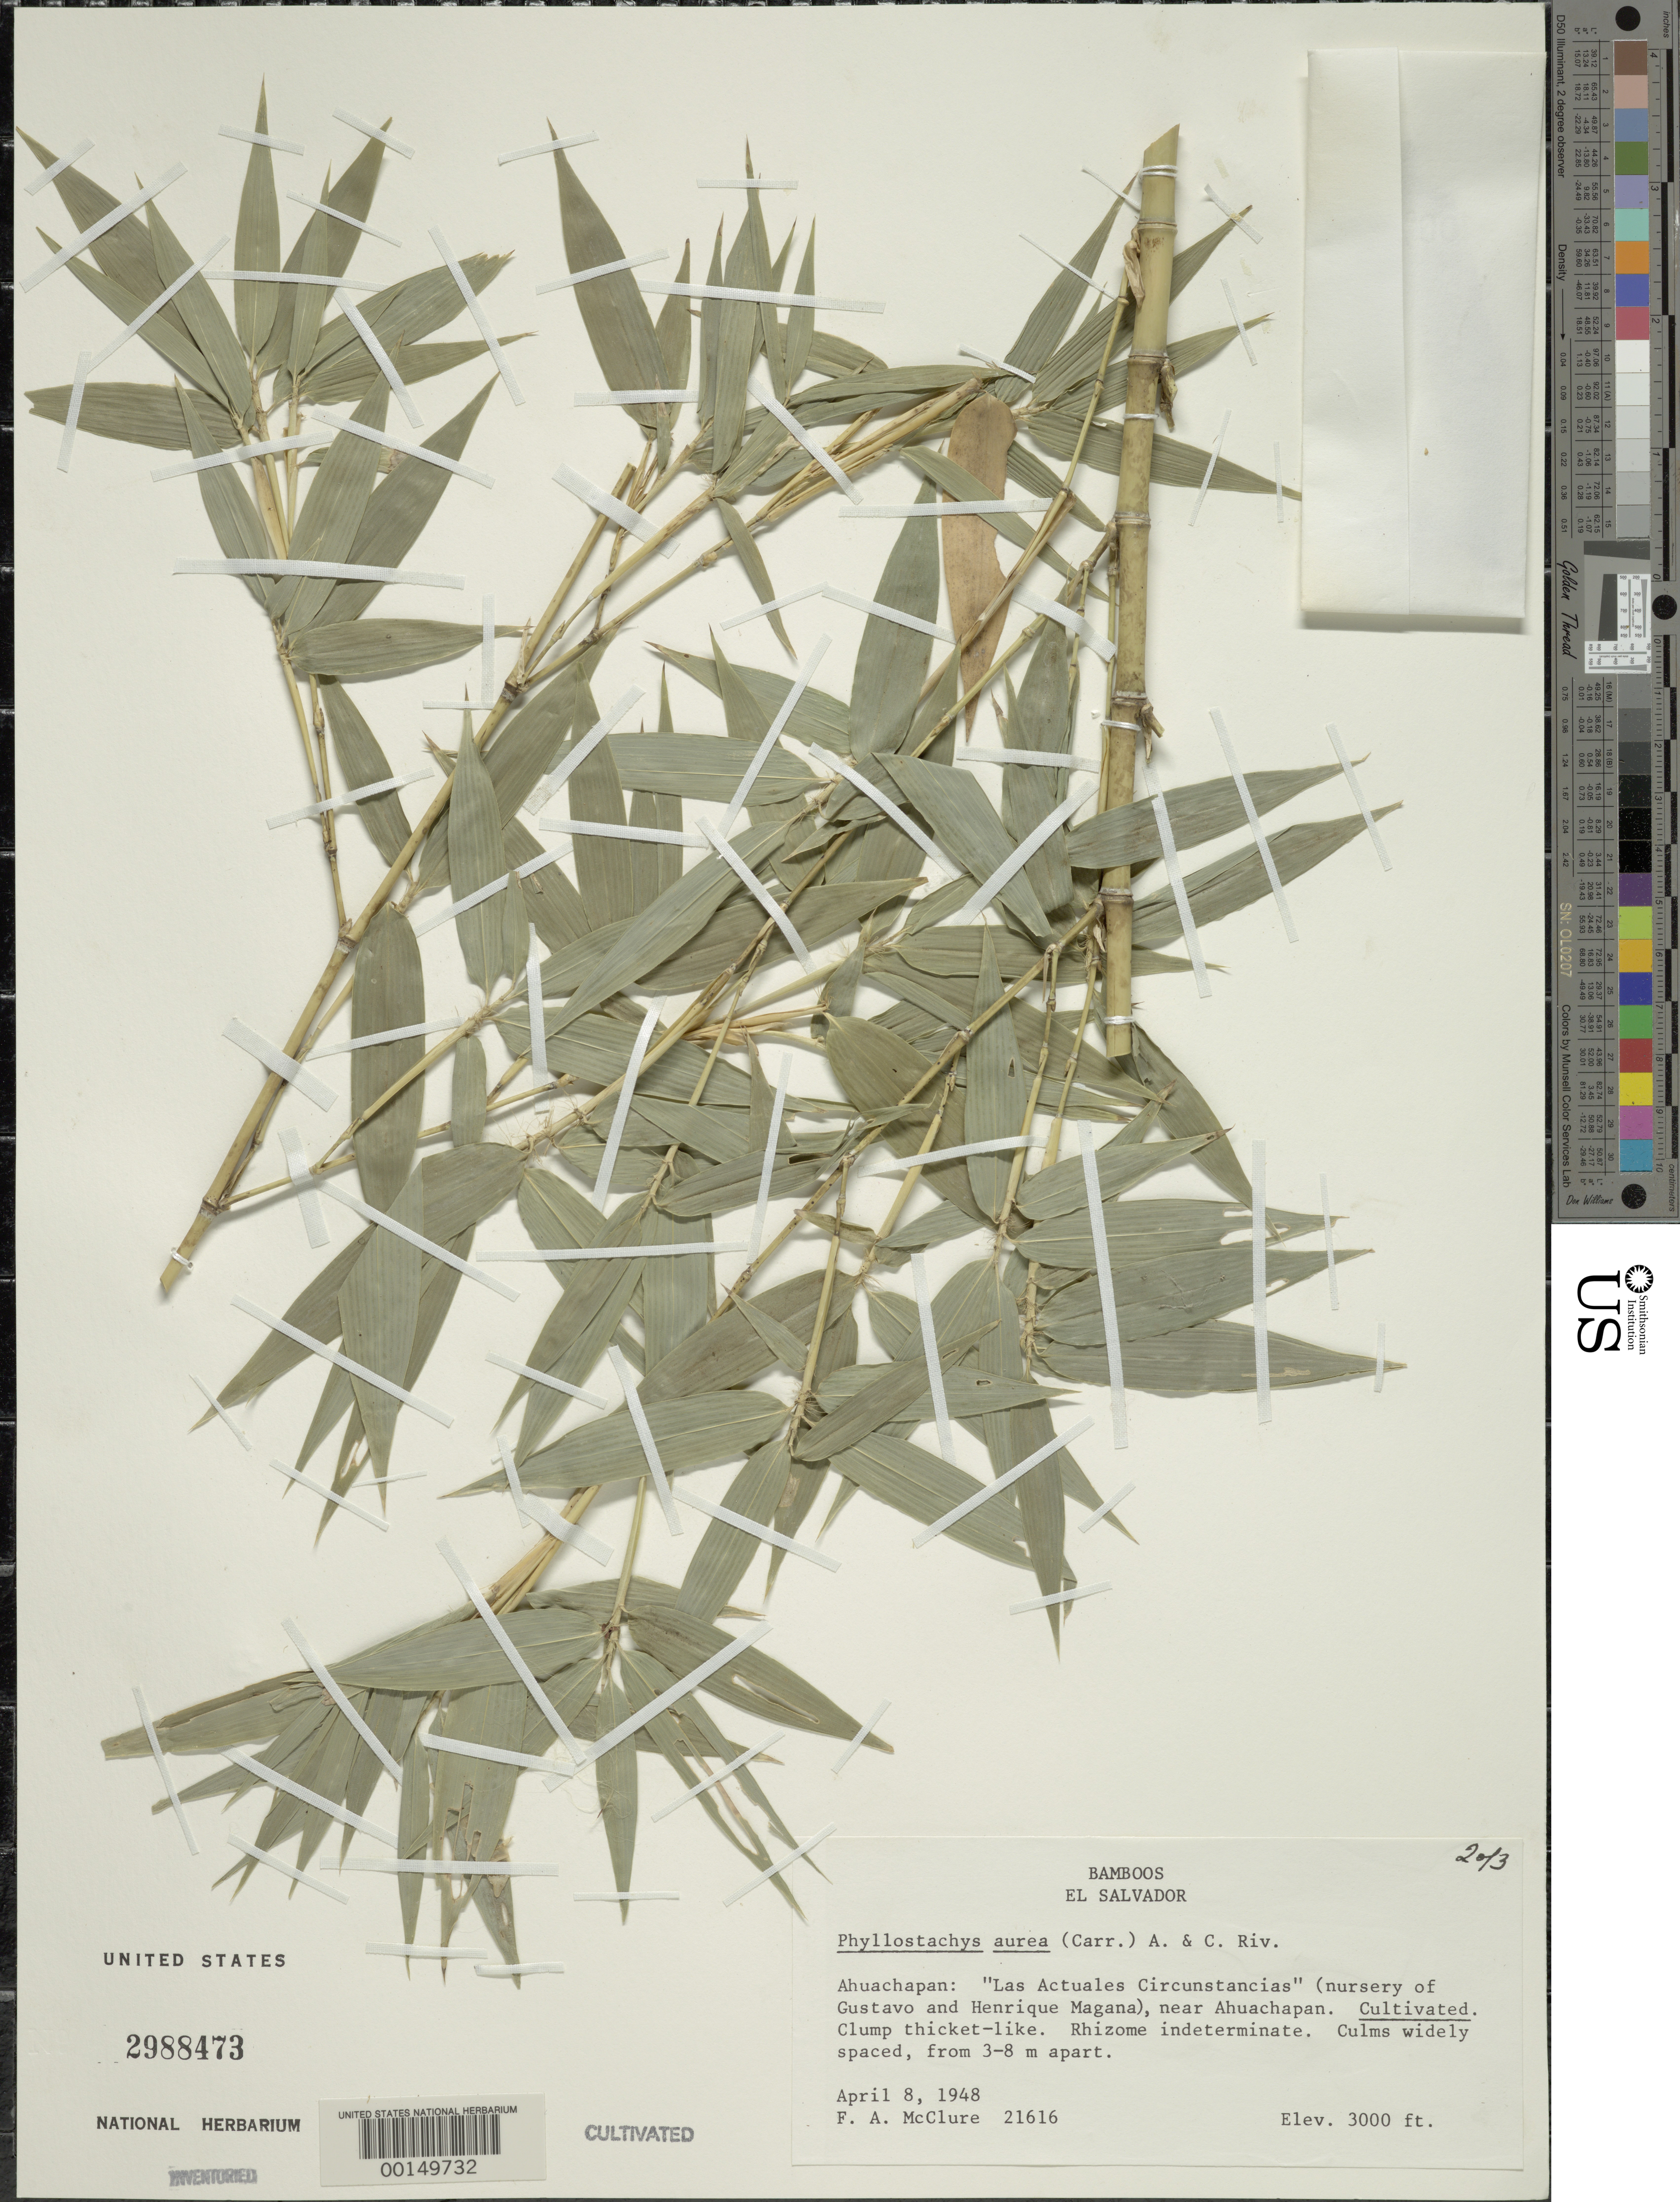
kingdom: Plantae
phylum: Tracheophyta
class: Liliopsida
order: Poales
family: Poaceae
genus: Phyllostachys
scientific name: Phyllostachys aurea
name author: Rivière & C. Rivière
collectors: F. A. McClure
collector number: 21616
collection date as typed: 08 Apr 1948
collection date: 1948-04-08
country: El Salvador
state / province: Ahuachapán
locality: "las actuales circunstancies"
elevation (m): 915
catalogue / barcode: US 2988473